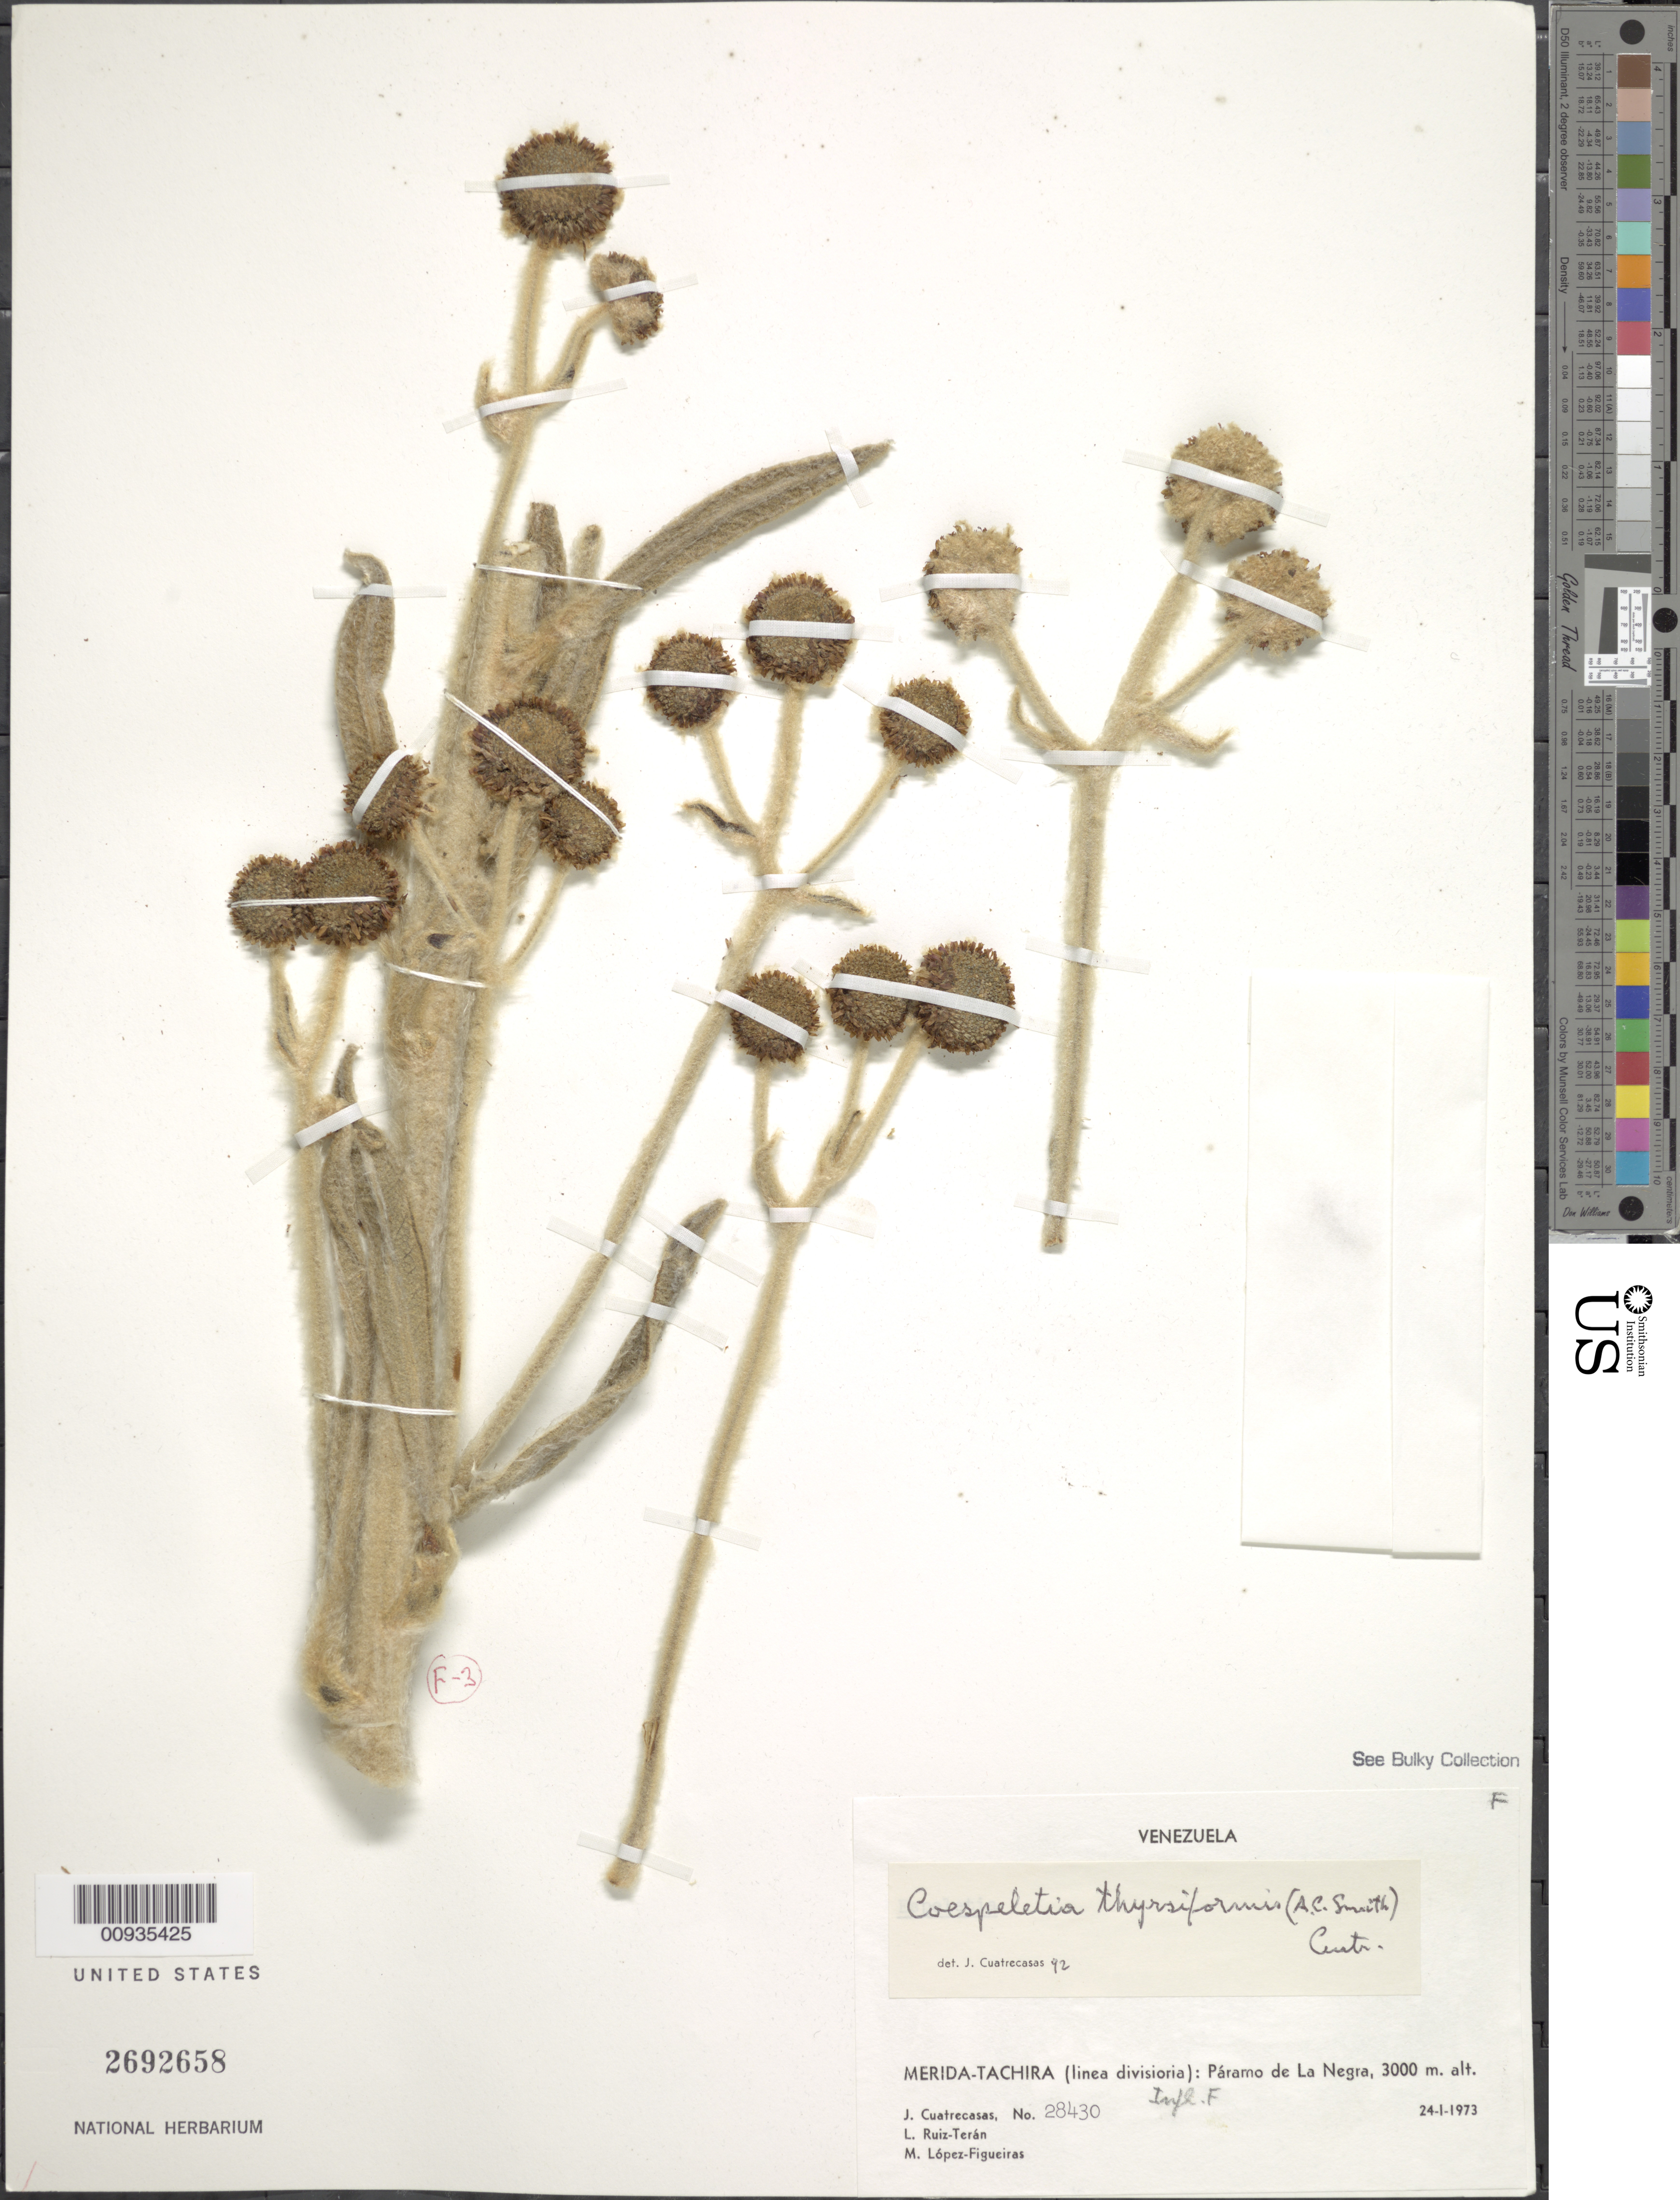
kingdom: Plantae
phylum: Tracheophyta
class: Magnoliopsida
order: Asterales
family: Asteraceae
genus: Coespeletia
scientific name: Coespeletia thyrsiformis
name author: (A.C. Sm.) Cuatrec.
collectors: J. Cuatrecasas, L. E. Ruíz-Terán & M. López Figueiras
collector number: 28430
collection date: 1973-01-24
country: Venezuela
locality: Merida-Tachira (linea divisioria): Paramo de La Negra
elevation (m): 3000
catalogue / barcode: US 2692658